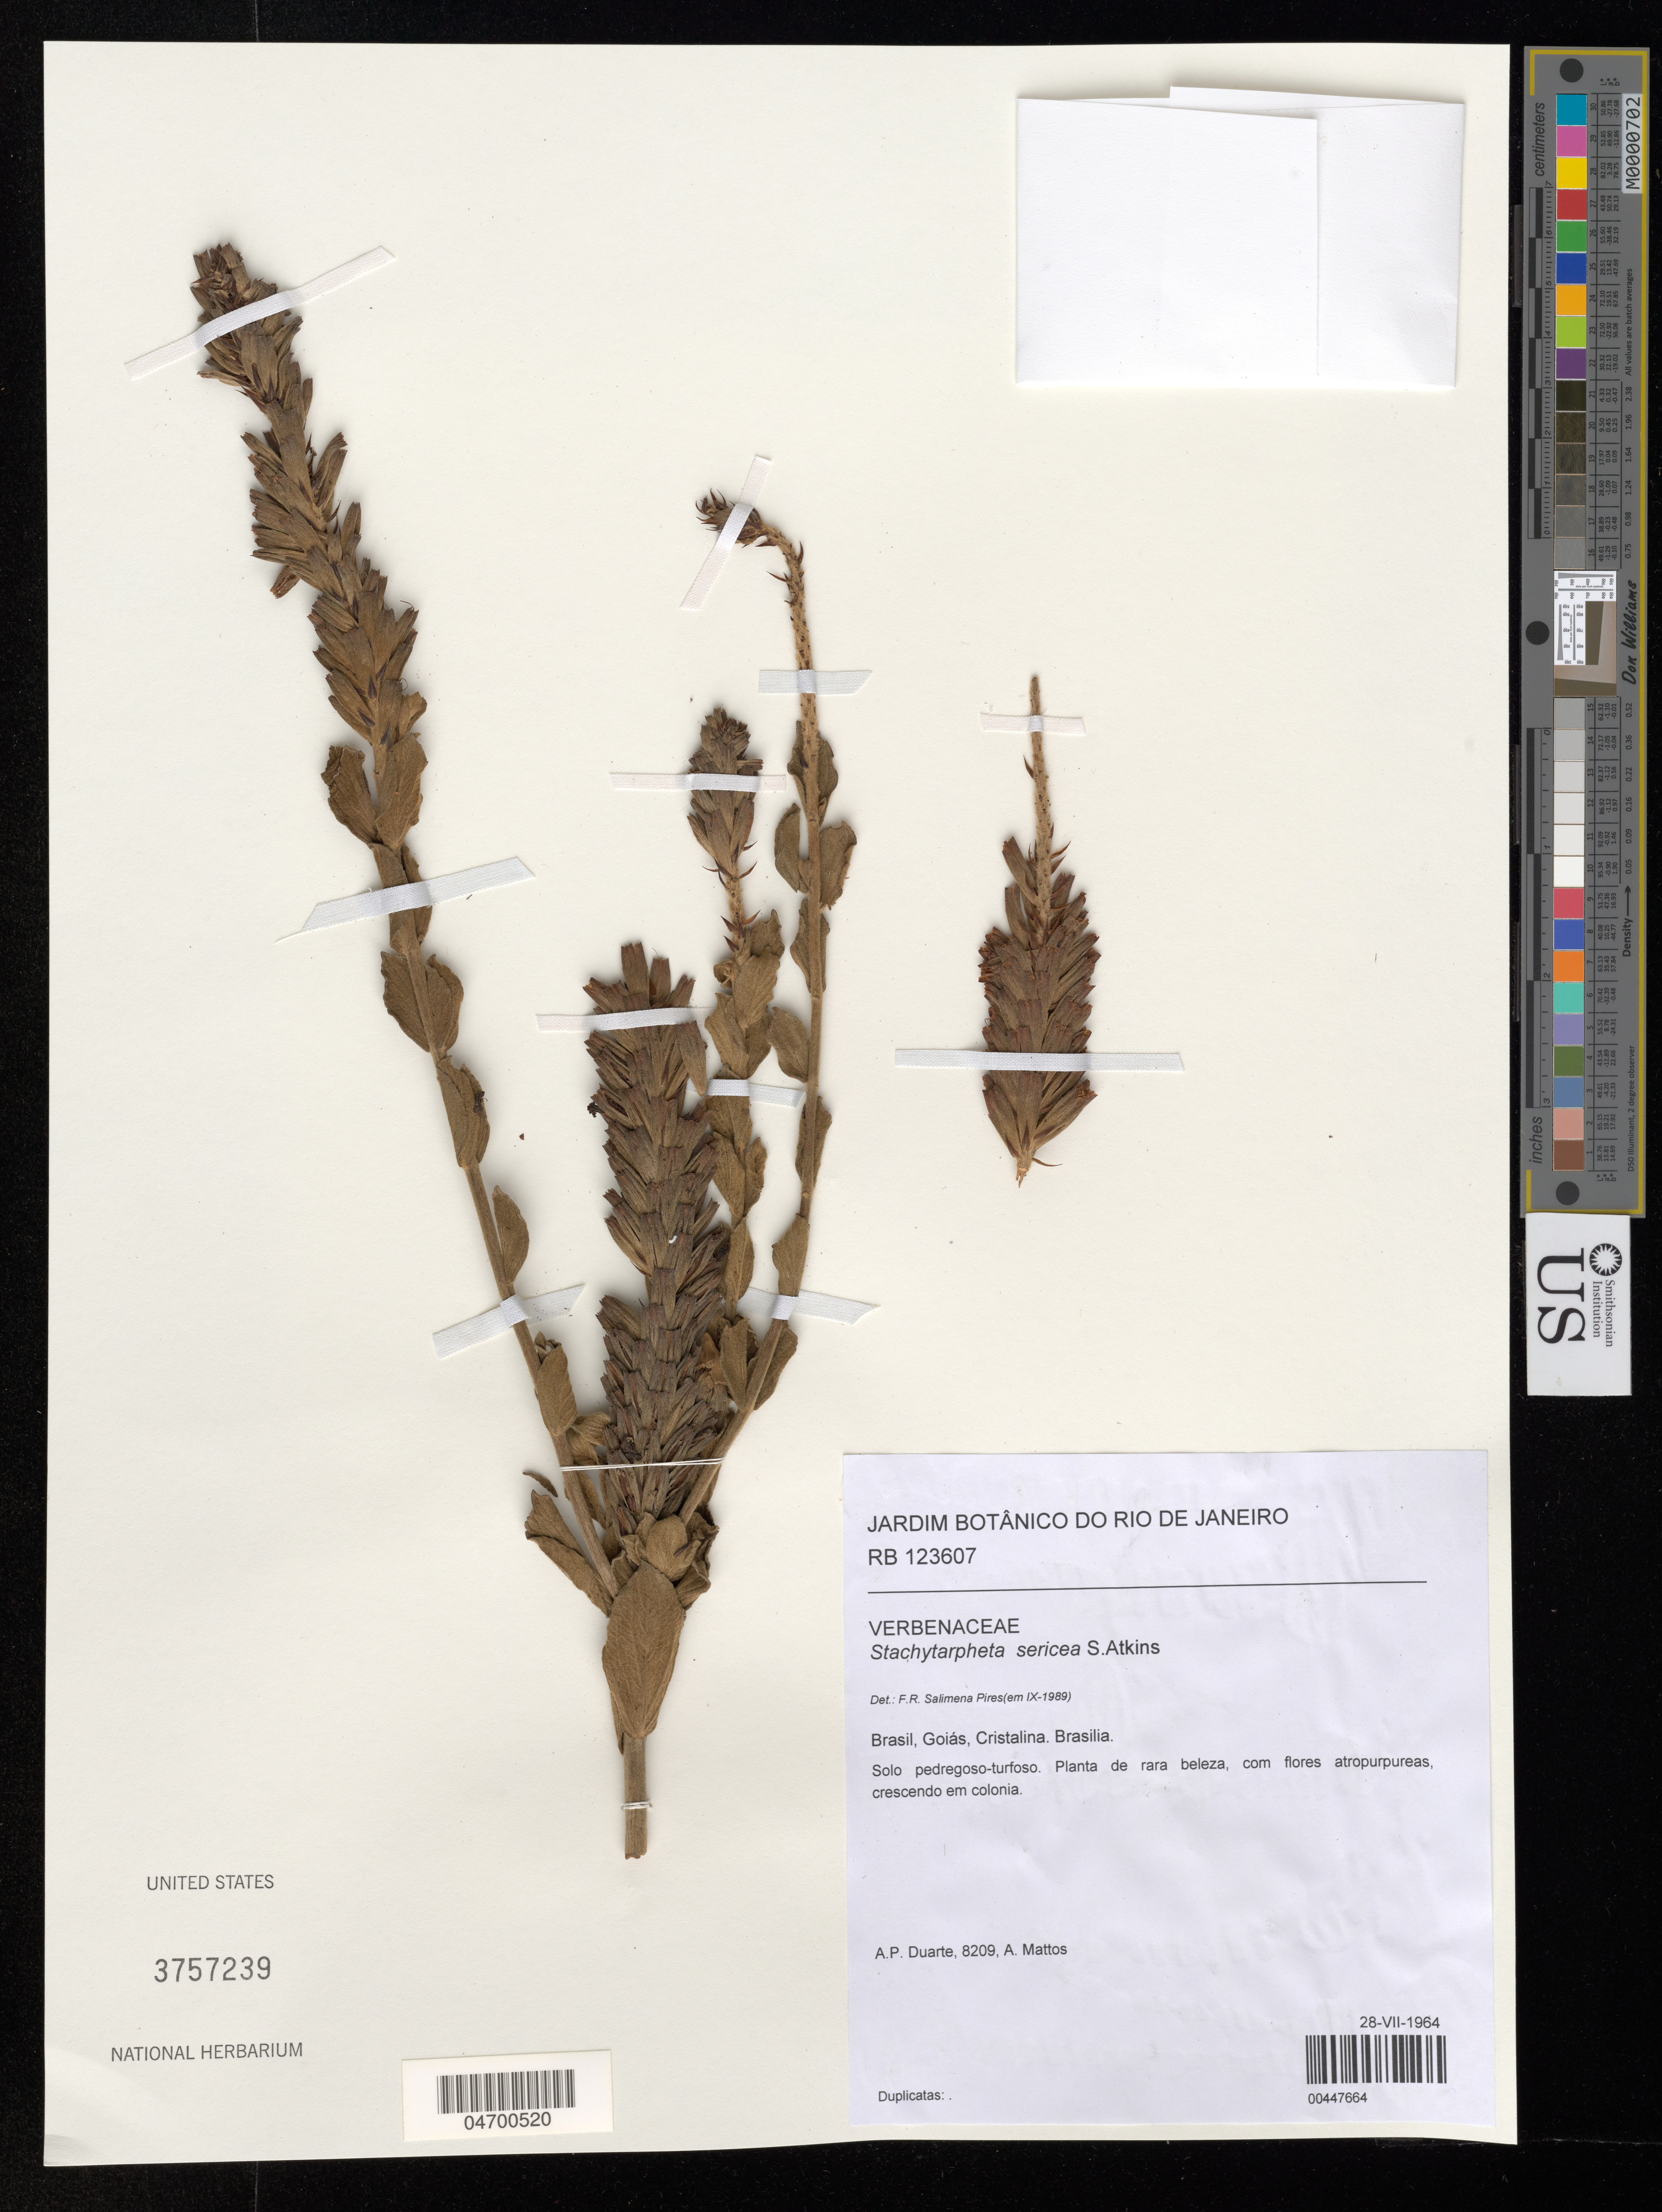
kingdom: Plantae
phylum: Tracheophyta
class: Magnoliopsida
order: Lamiales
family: Verbenaceae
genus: Stachytarpheta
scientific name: Stachytarpheta sericea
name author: S. Atkins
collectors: A. P. Duarte & A. Mattos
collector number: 8209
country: Brazil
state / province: Goiás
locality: Brasil, Cristalina. Brasilia.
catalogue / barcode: US 3757239